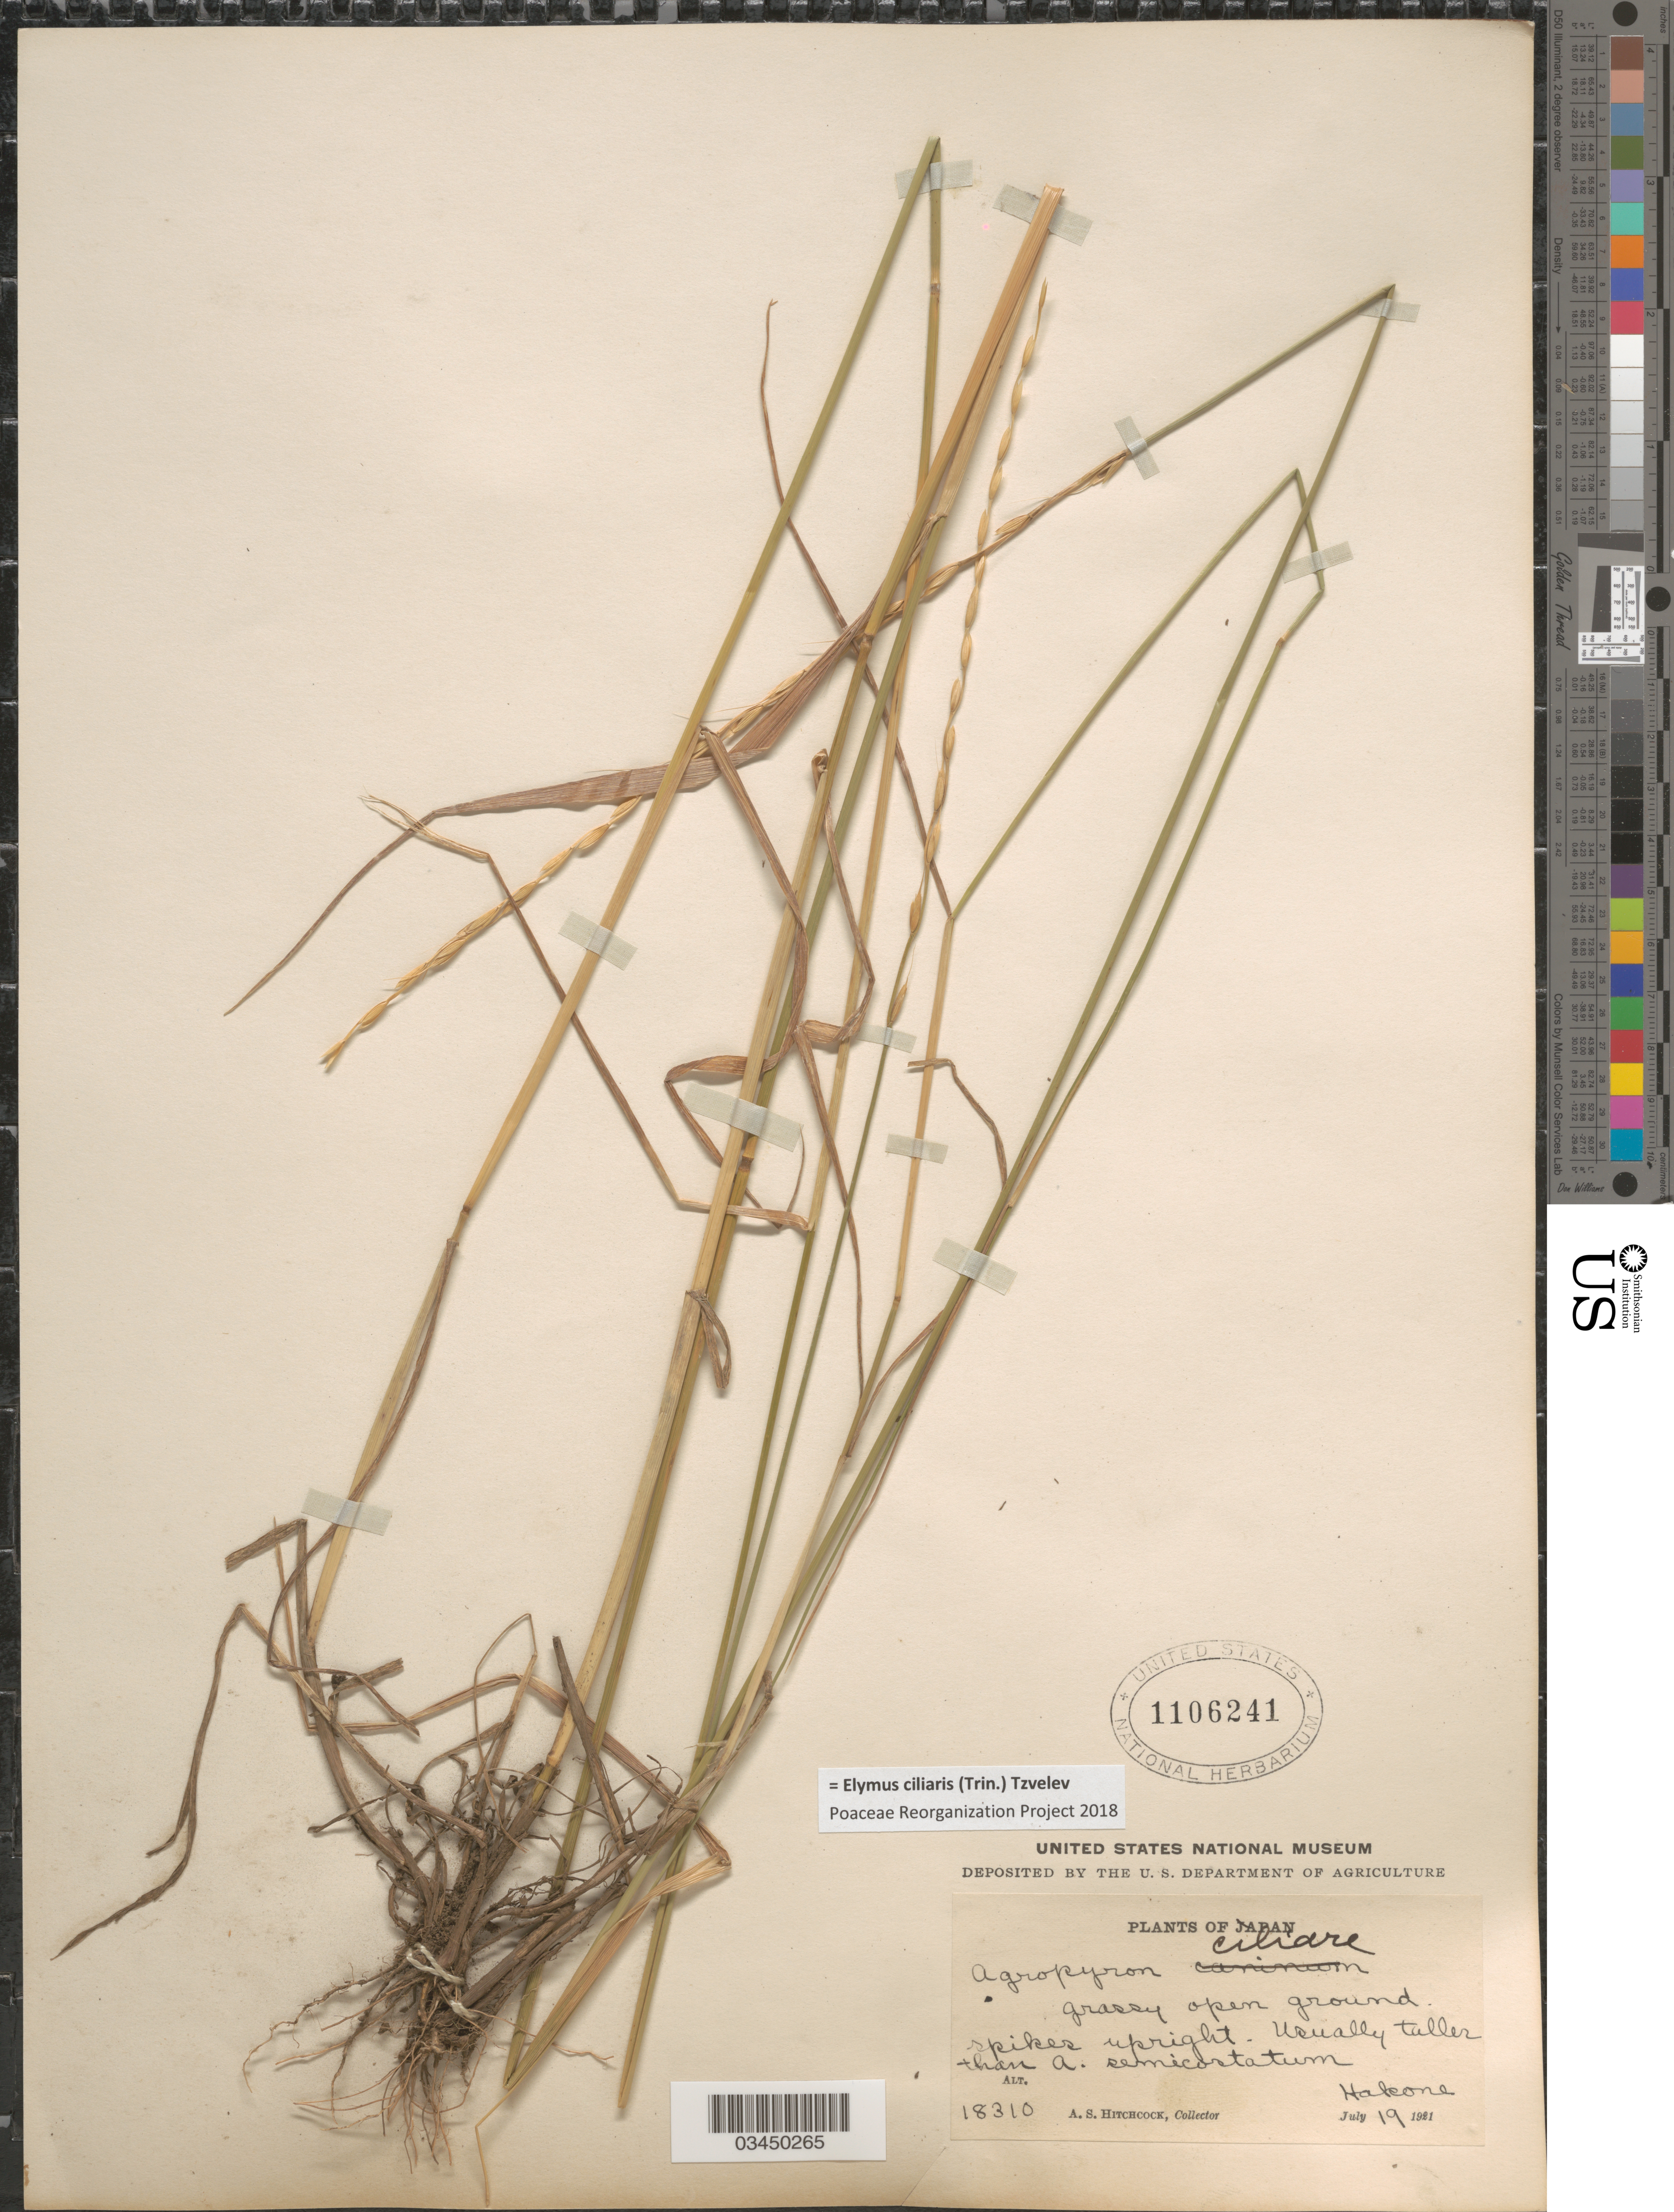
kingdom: Plantae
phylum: Tracheophyta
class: Liliopsida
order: Poales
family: Poaceae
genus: Elymus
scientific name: Elymus ciliaris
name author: (Trin.) Tzvelev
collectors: A. S. Hitchcock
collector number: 18310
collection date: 1921-07-19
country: Japan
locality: Grassy open ground. Hakone.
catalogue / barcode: US 1106241